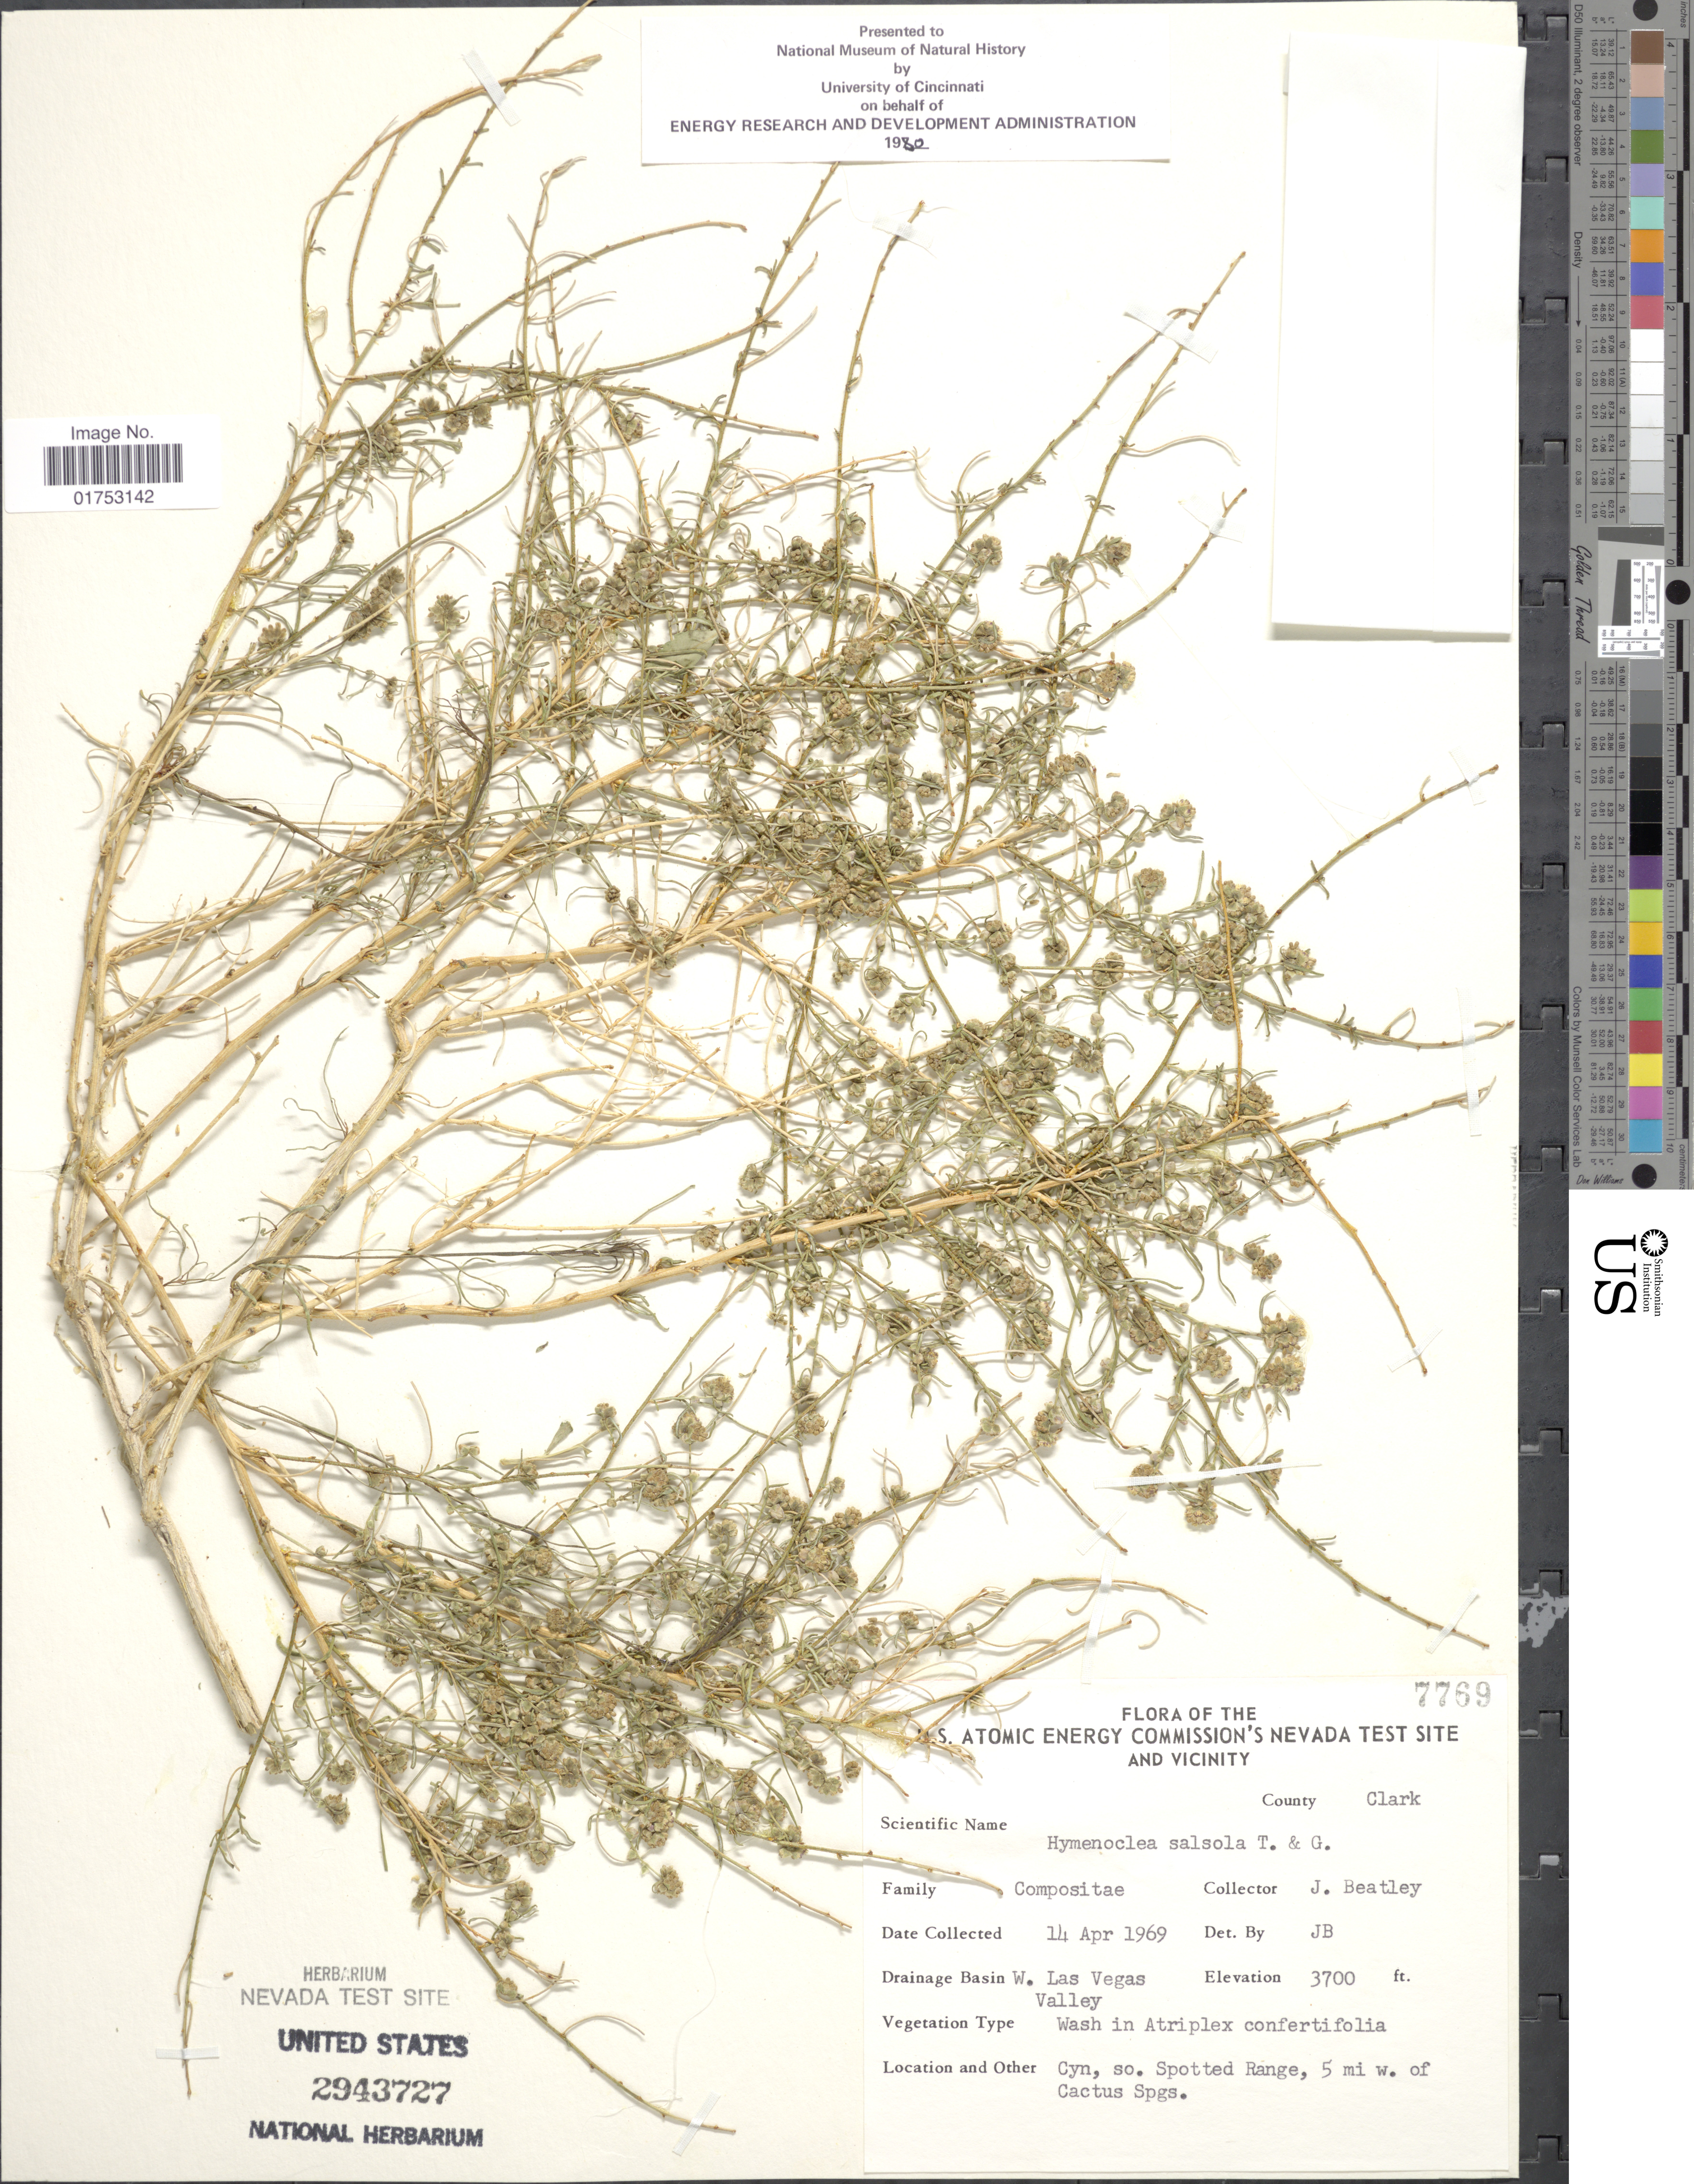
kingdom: Plantae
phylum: Tracheophyta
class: Magnoliopsida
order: Asterales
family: Asteraceae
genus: Hymenoclea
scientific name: Hymenoclea salsola var. fasciculata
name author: (A. Nelson) K.M. Peterson & W.W.Payne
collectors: J. C. Beatley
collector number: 7769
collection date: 1969-04-14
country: United States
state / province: Nevada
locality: U. S. Atomic Energy Commission's Nevada Test Site and Vicinity, County Clark, W. Las Vegas Valley, Cyn so. Spotted Range, 5 mi w. of Cactus Spgs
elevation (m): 1128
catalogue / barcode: US 2943727